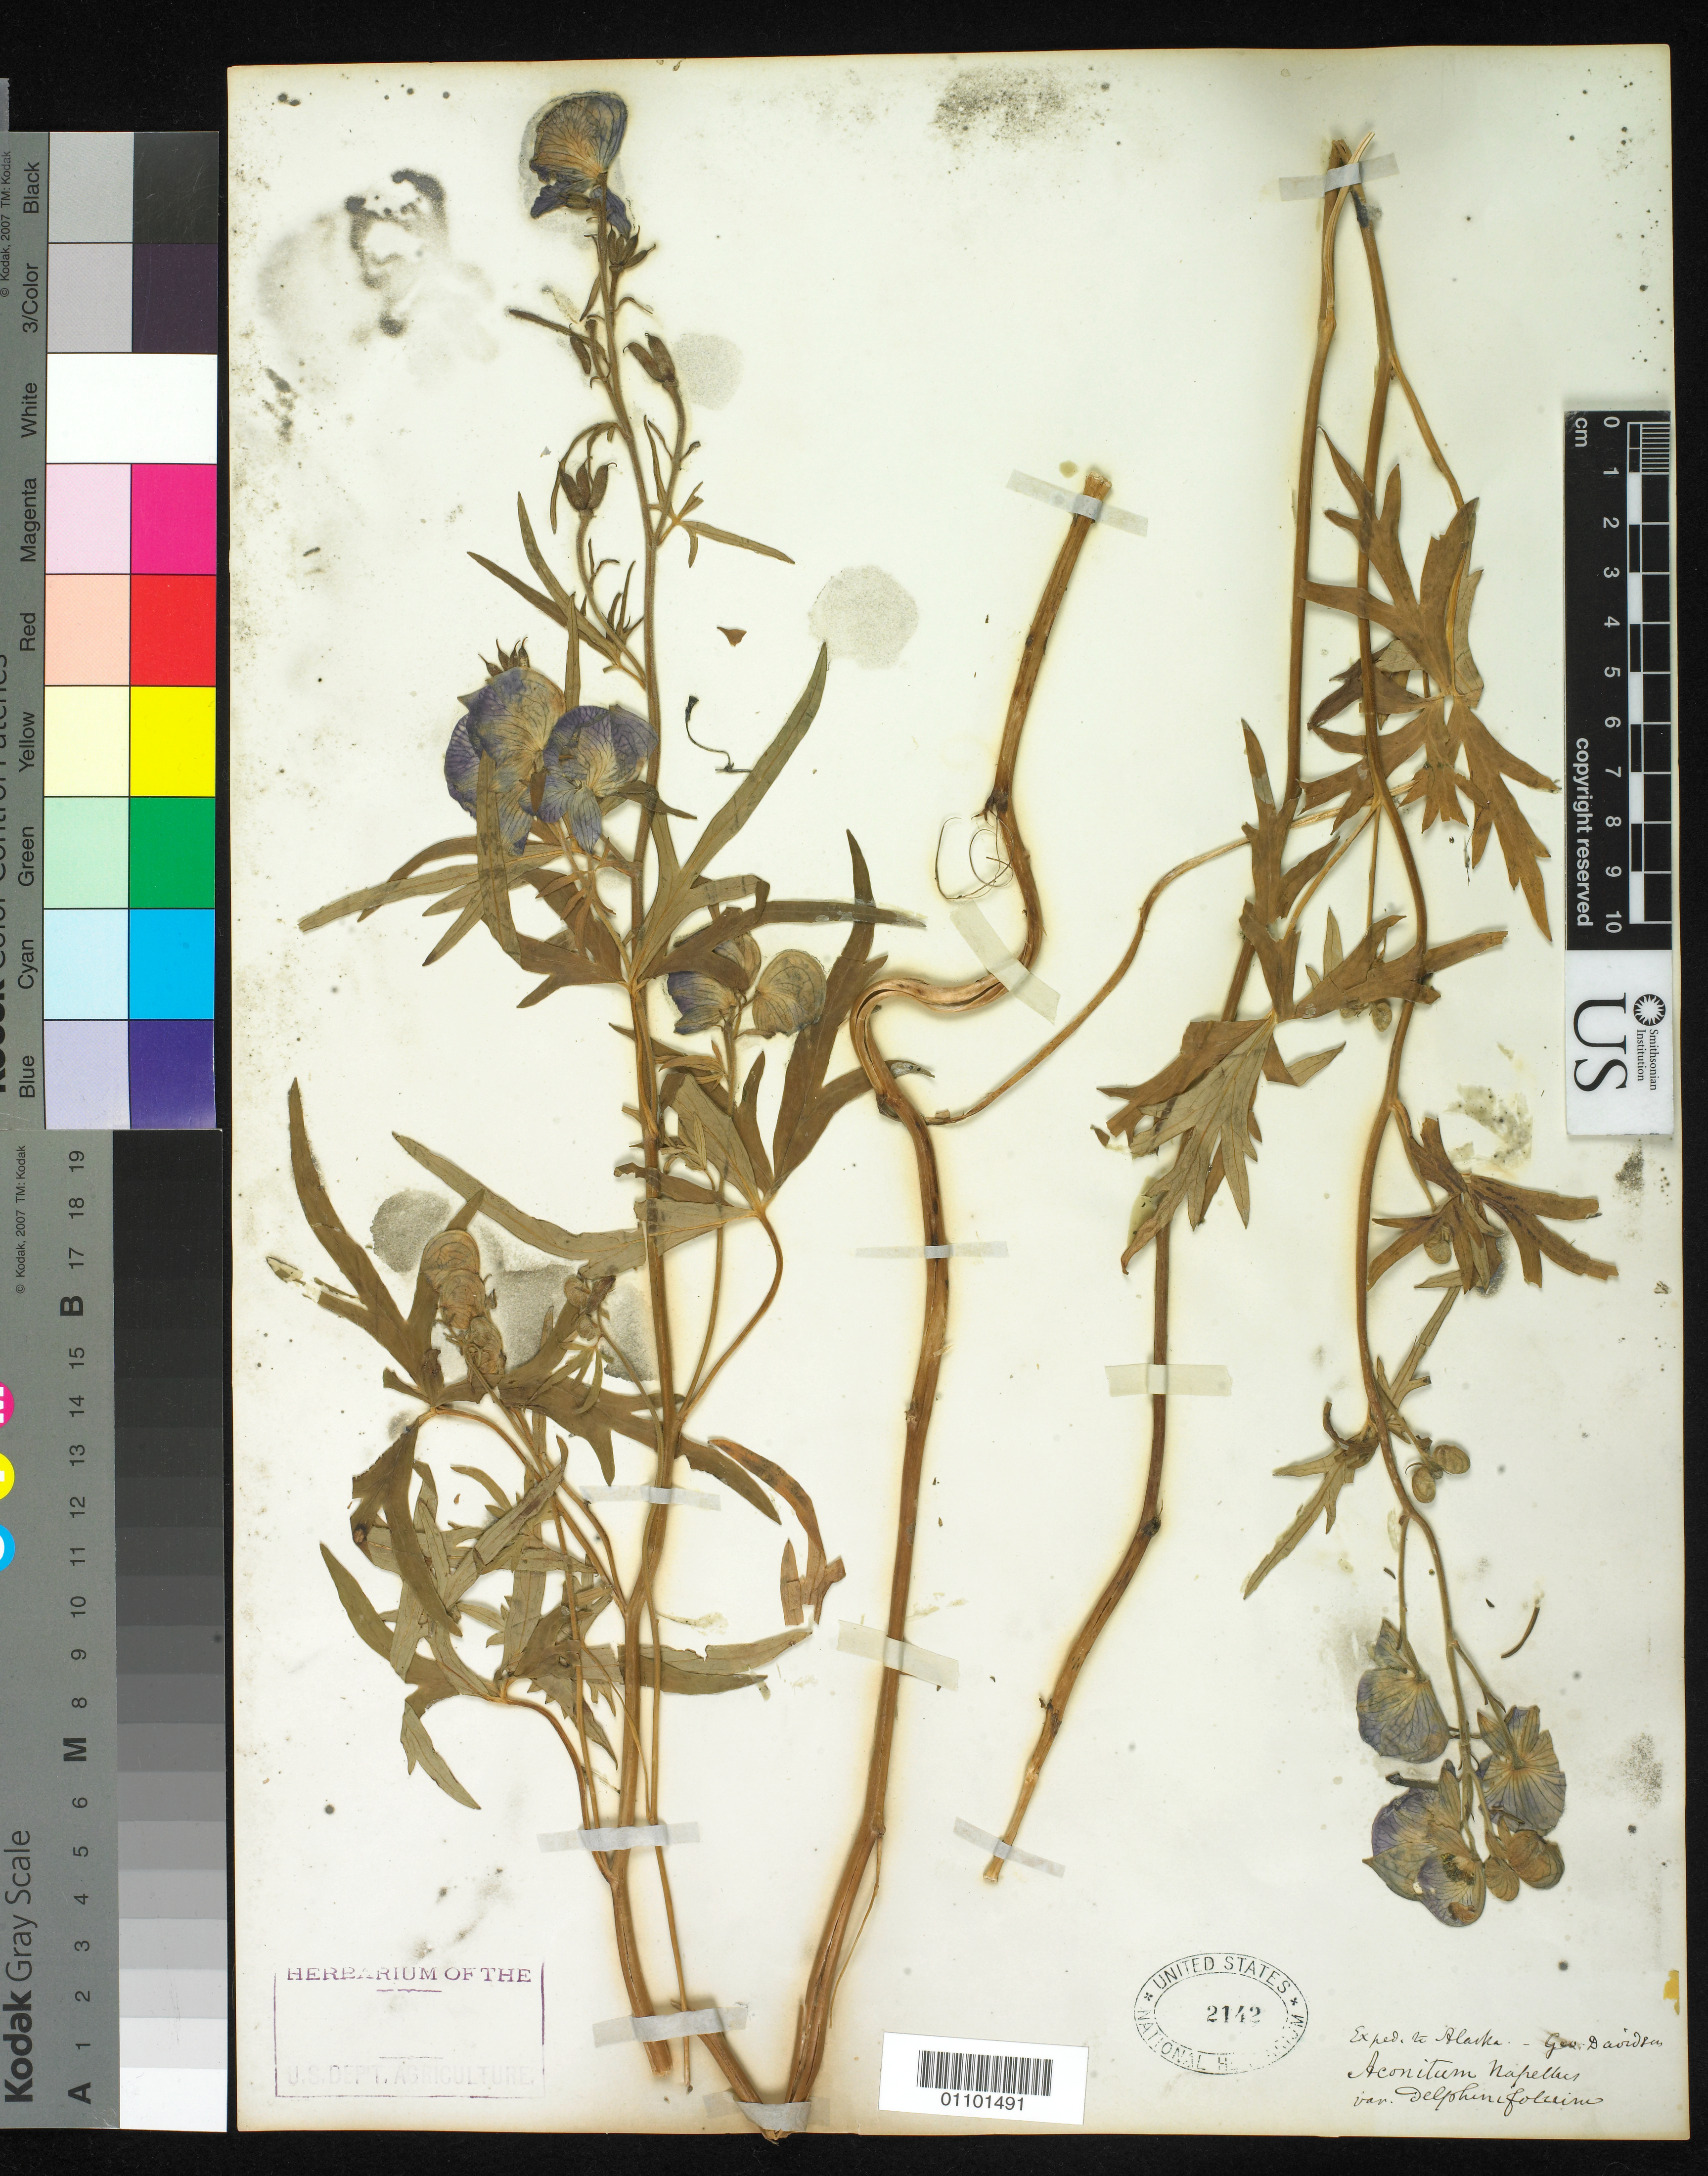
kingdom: Plantae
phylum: Tracheophyta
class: Magnoliopsida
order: Ranunculales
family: Ranunculaceae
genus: Aconitum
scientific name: Aconitum delphinifolium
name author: DC.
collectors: G. Davidson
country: United States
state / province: Alaska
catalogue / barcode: US 2142